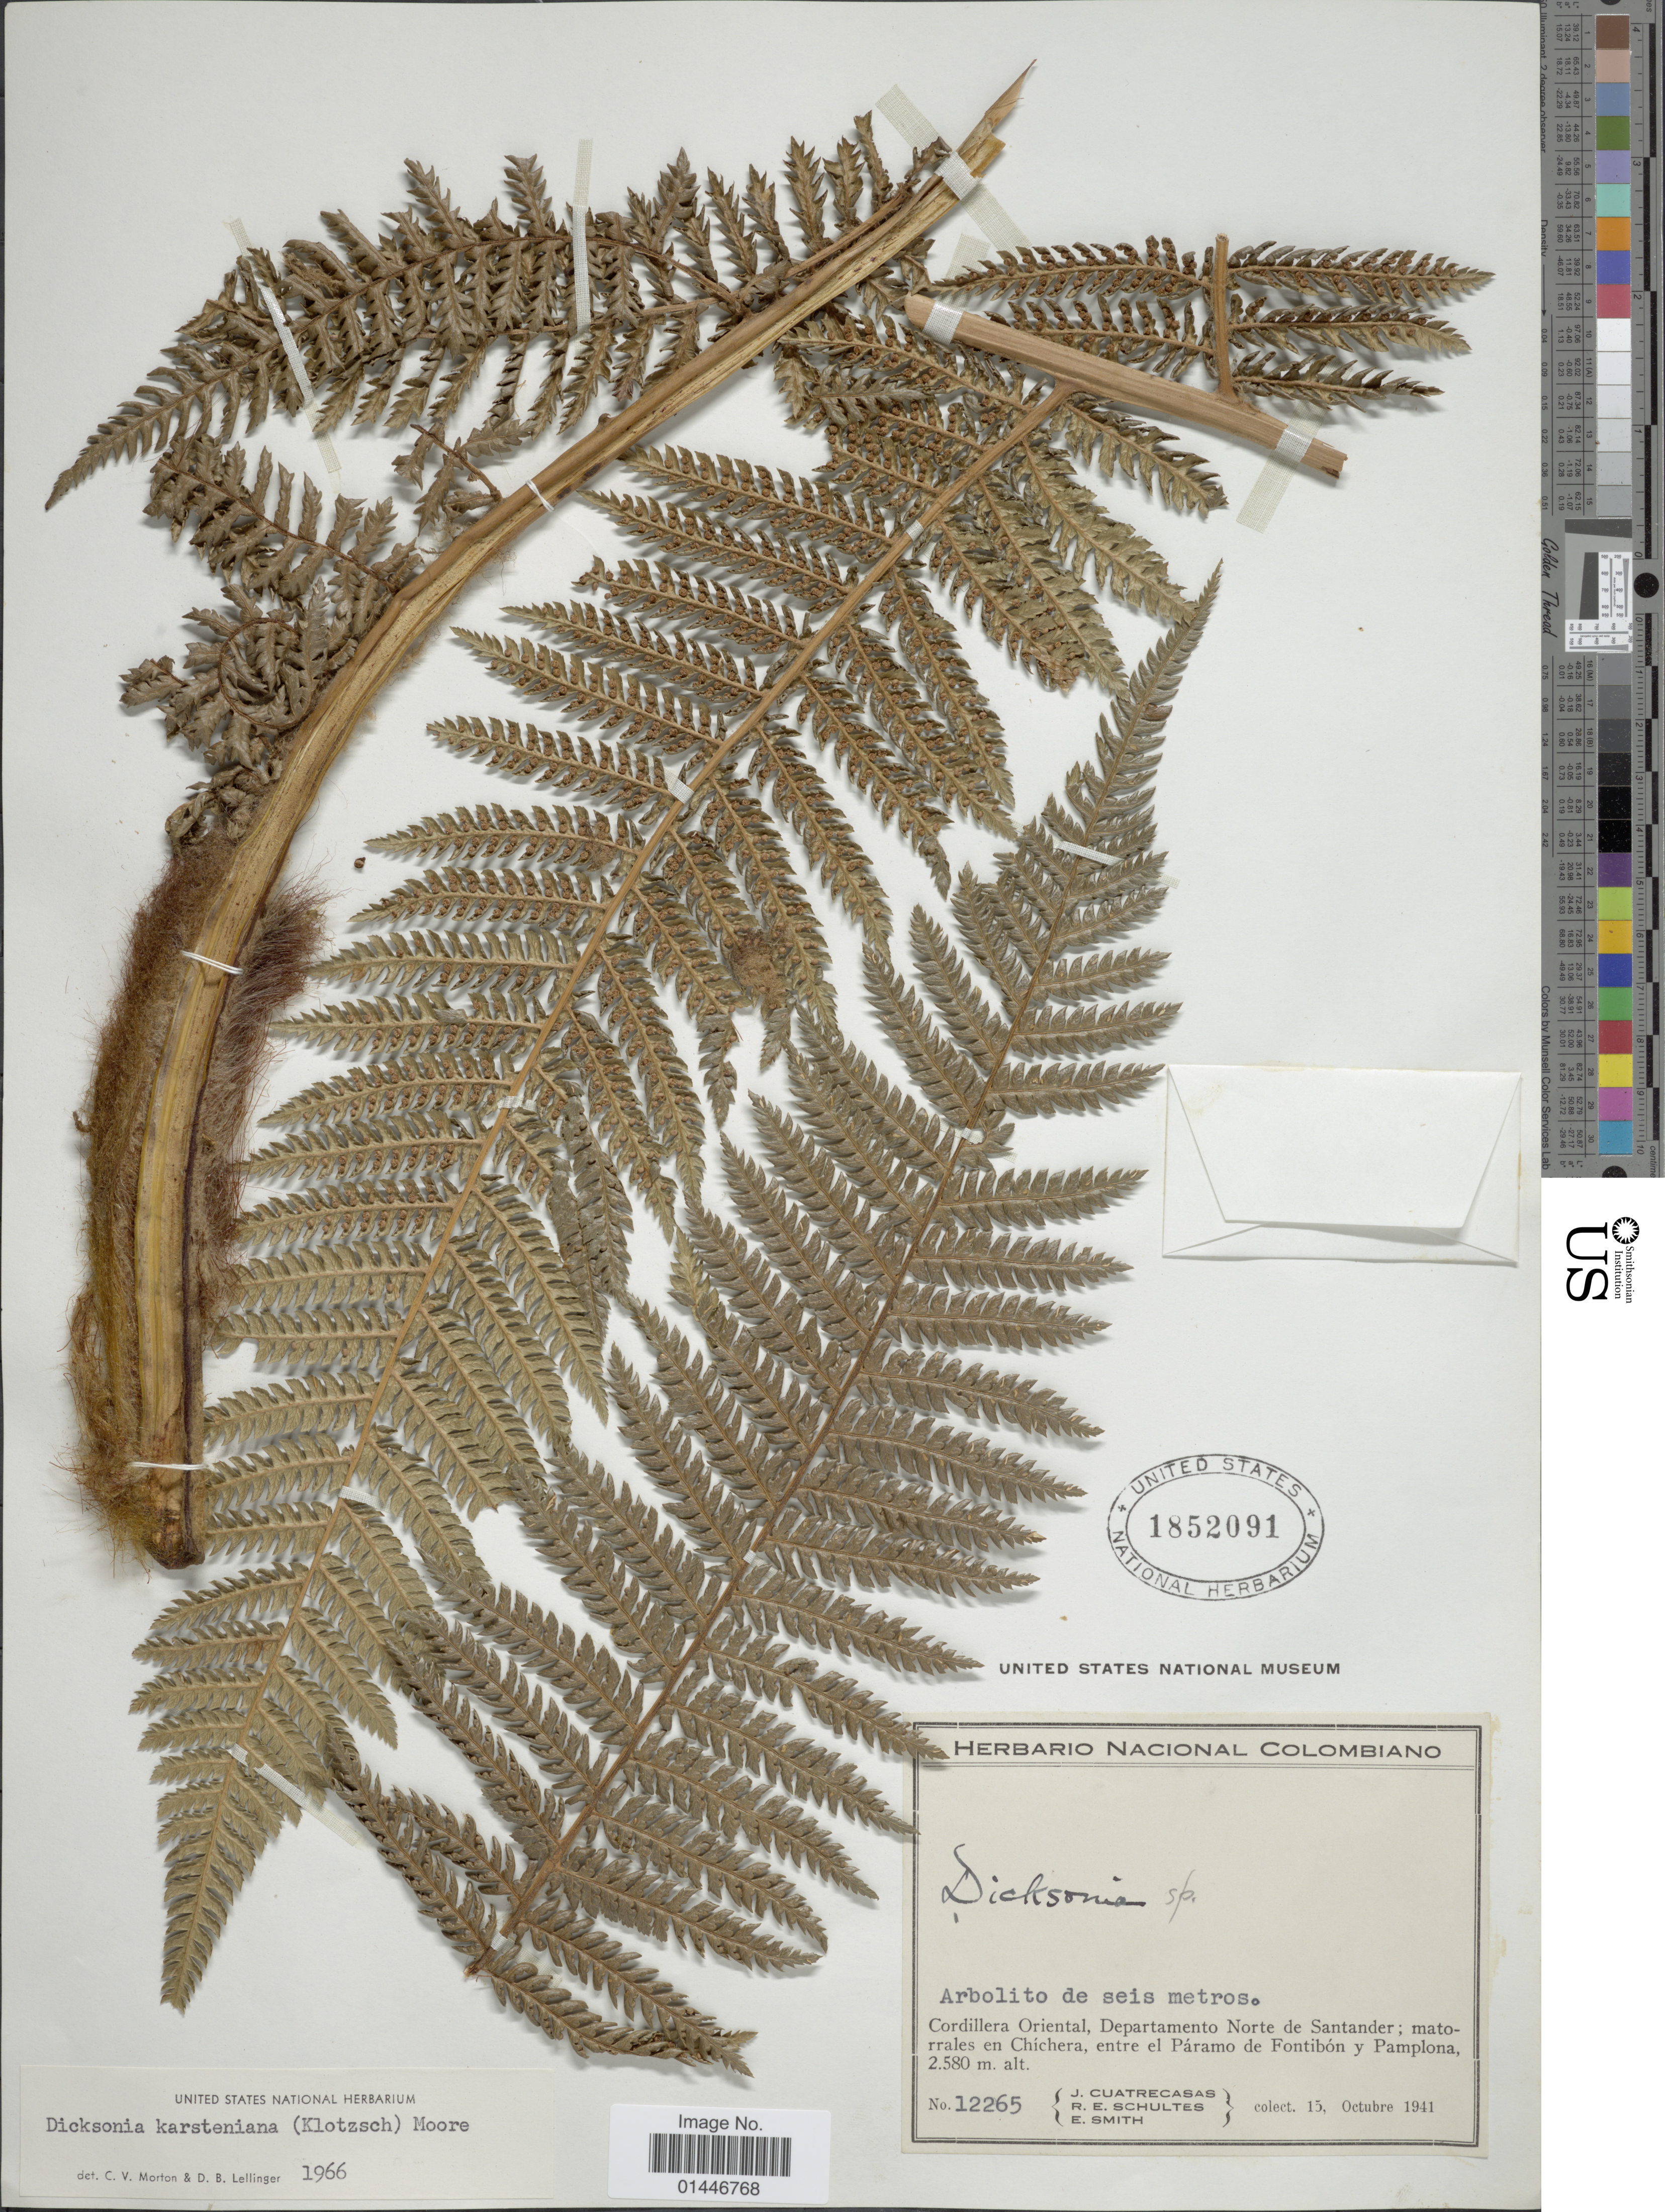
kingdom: Plantae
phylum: Tracheophyta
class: Polypodiopsida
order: Cyatheales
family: Dicksoniaceae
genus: Dicksonia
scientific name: Dicksonia karsteniana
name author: Klotzsch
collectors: J. Cuatrecasas, R. E. Schultes & E. Smith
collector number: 12265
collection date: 1941-10-15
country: Colombia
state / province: Norte de Santander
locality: Cordillera Oriental, matorrales en Chichera, entre el Paramo de Fontibon y Pamplona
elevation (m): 2580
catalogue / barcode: US 1852091